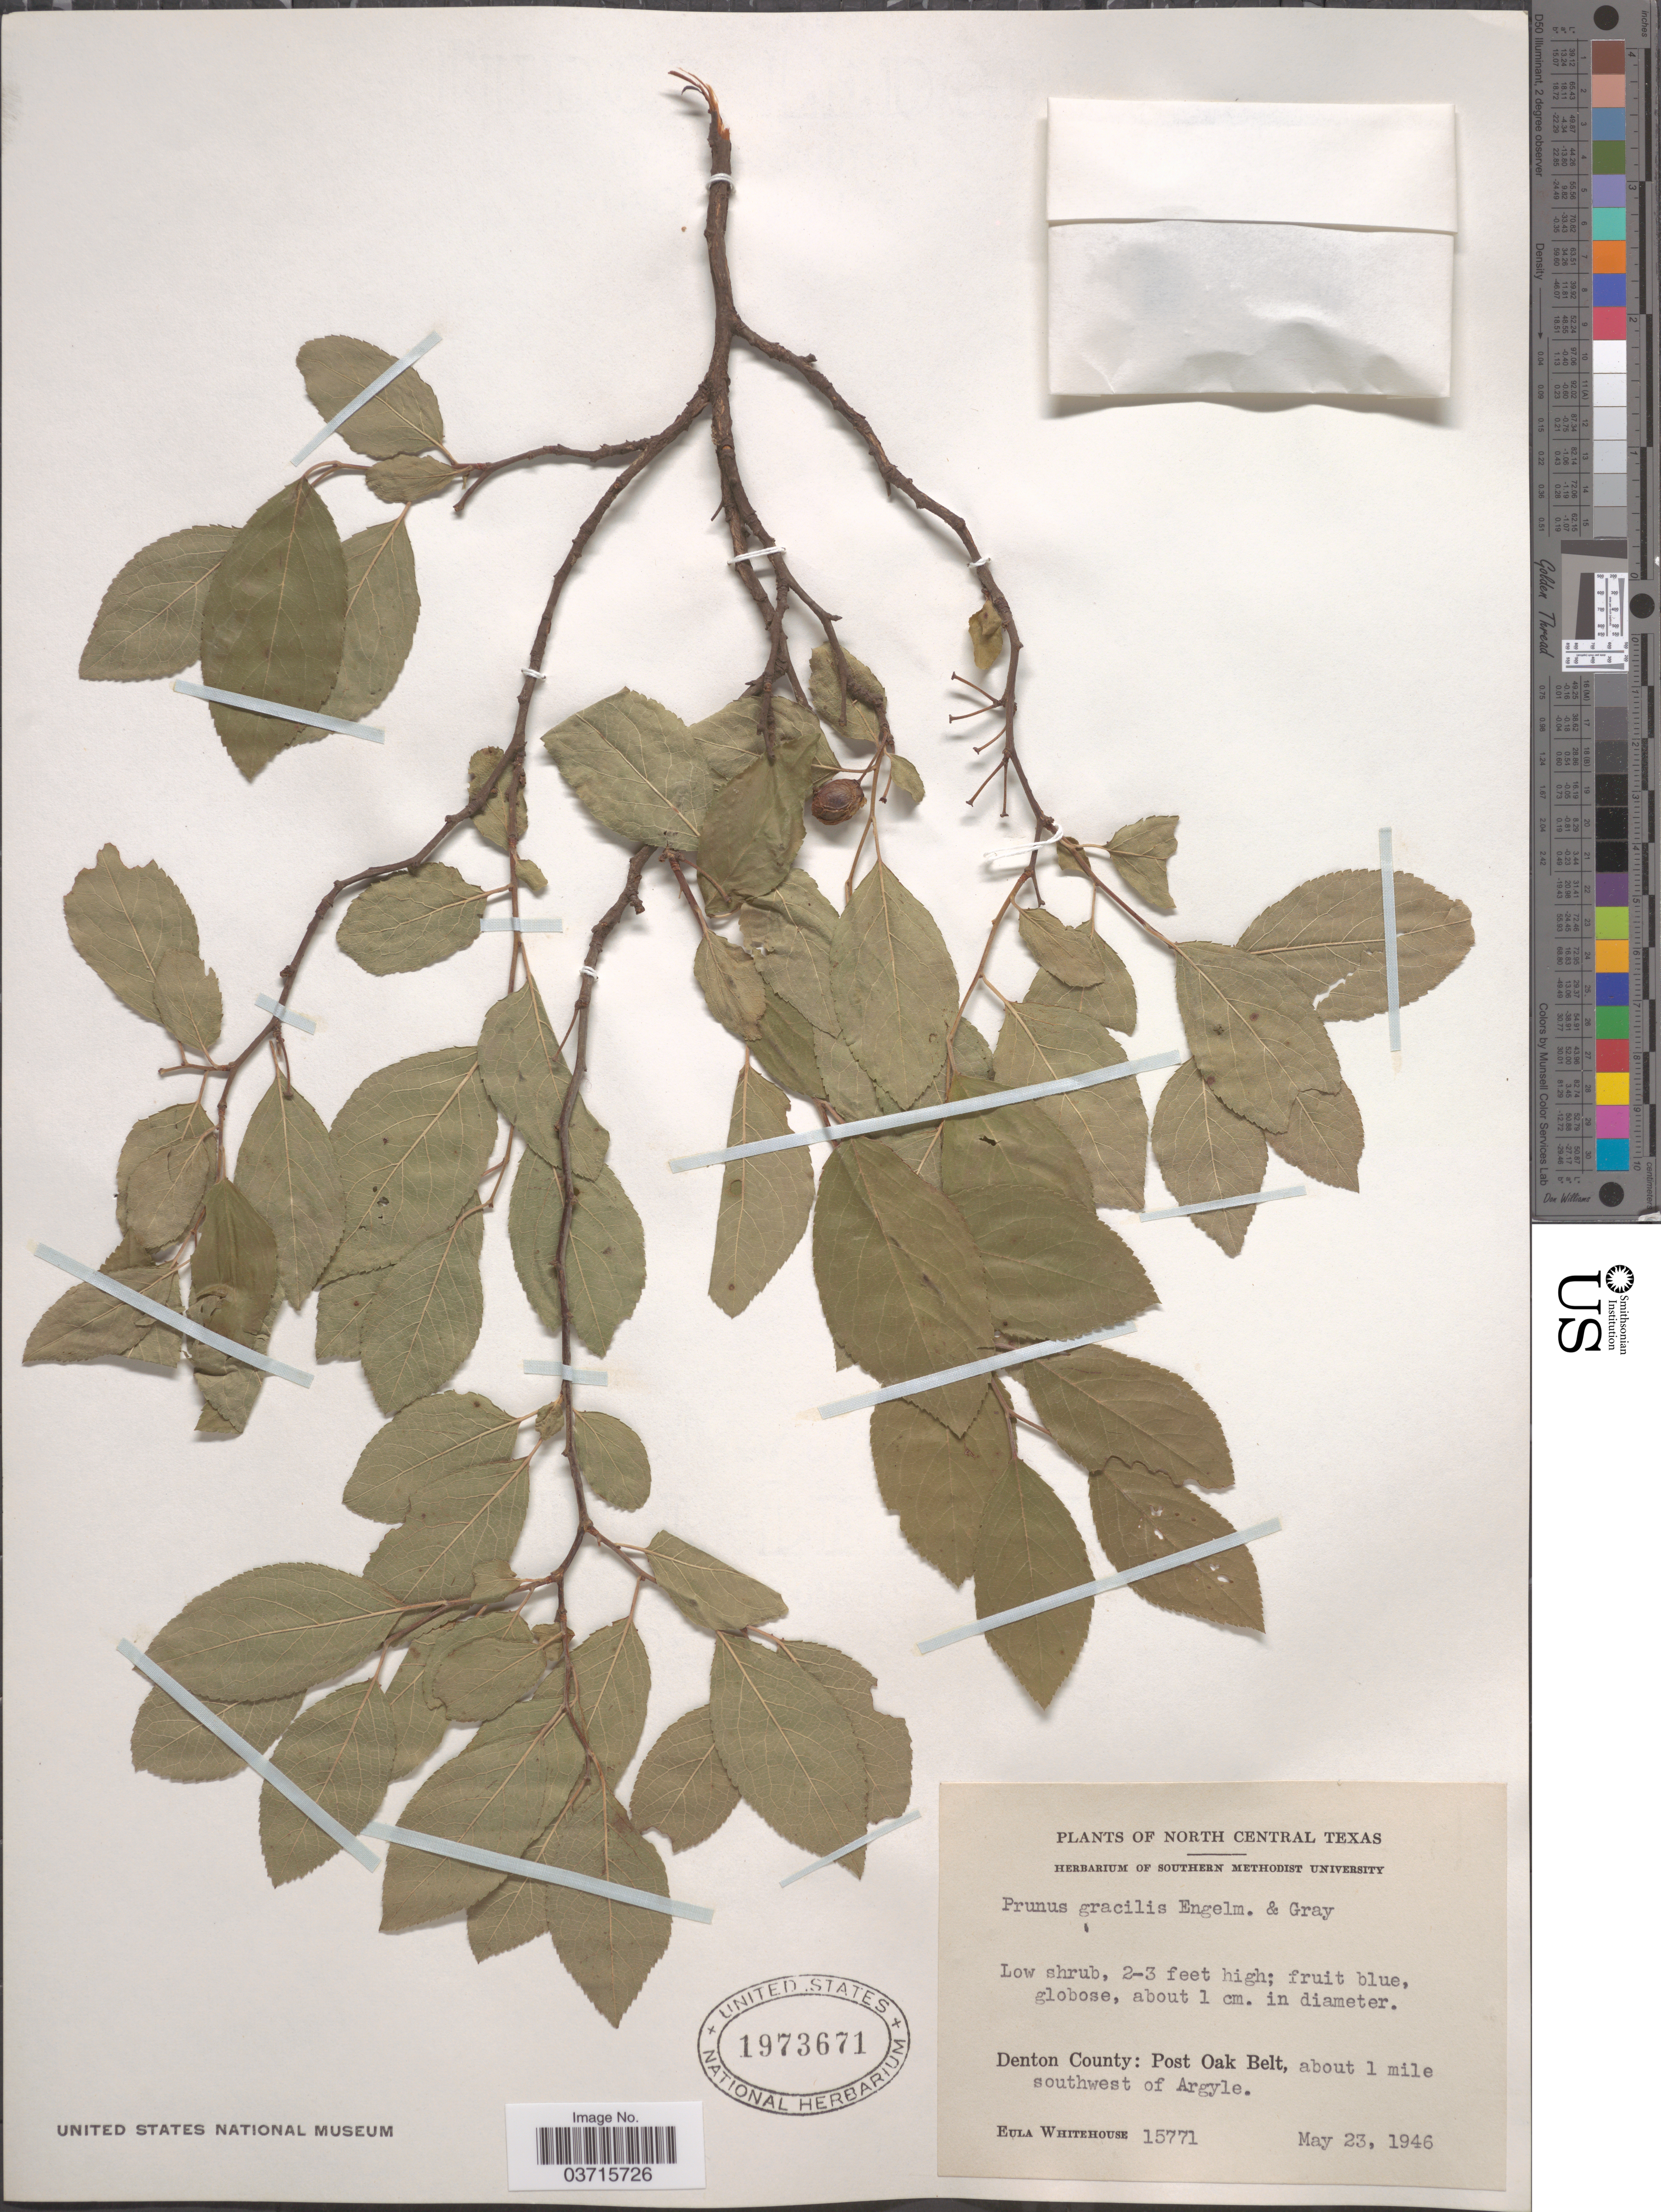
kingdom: Plantae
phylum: Tracheophyta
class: Magnoliopsida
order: Rosales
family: Rosaceae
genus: Prunus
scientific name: Prunus gracilis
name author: Engelm. & A. Gray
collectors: E. Whitehouse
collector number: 15771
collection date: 1946-05-23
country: United States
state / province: Texas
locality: North Central Texas. Denton County: Post Oak Belt, about 1 mile southwest of Argyle.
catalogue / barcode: US 1973671